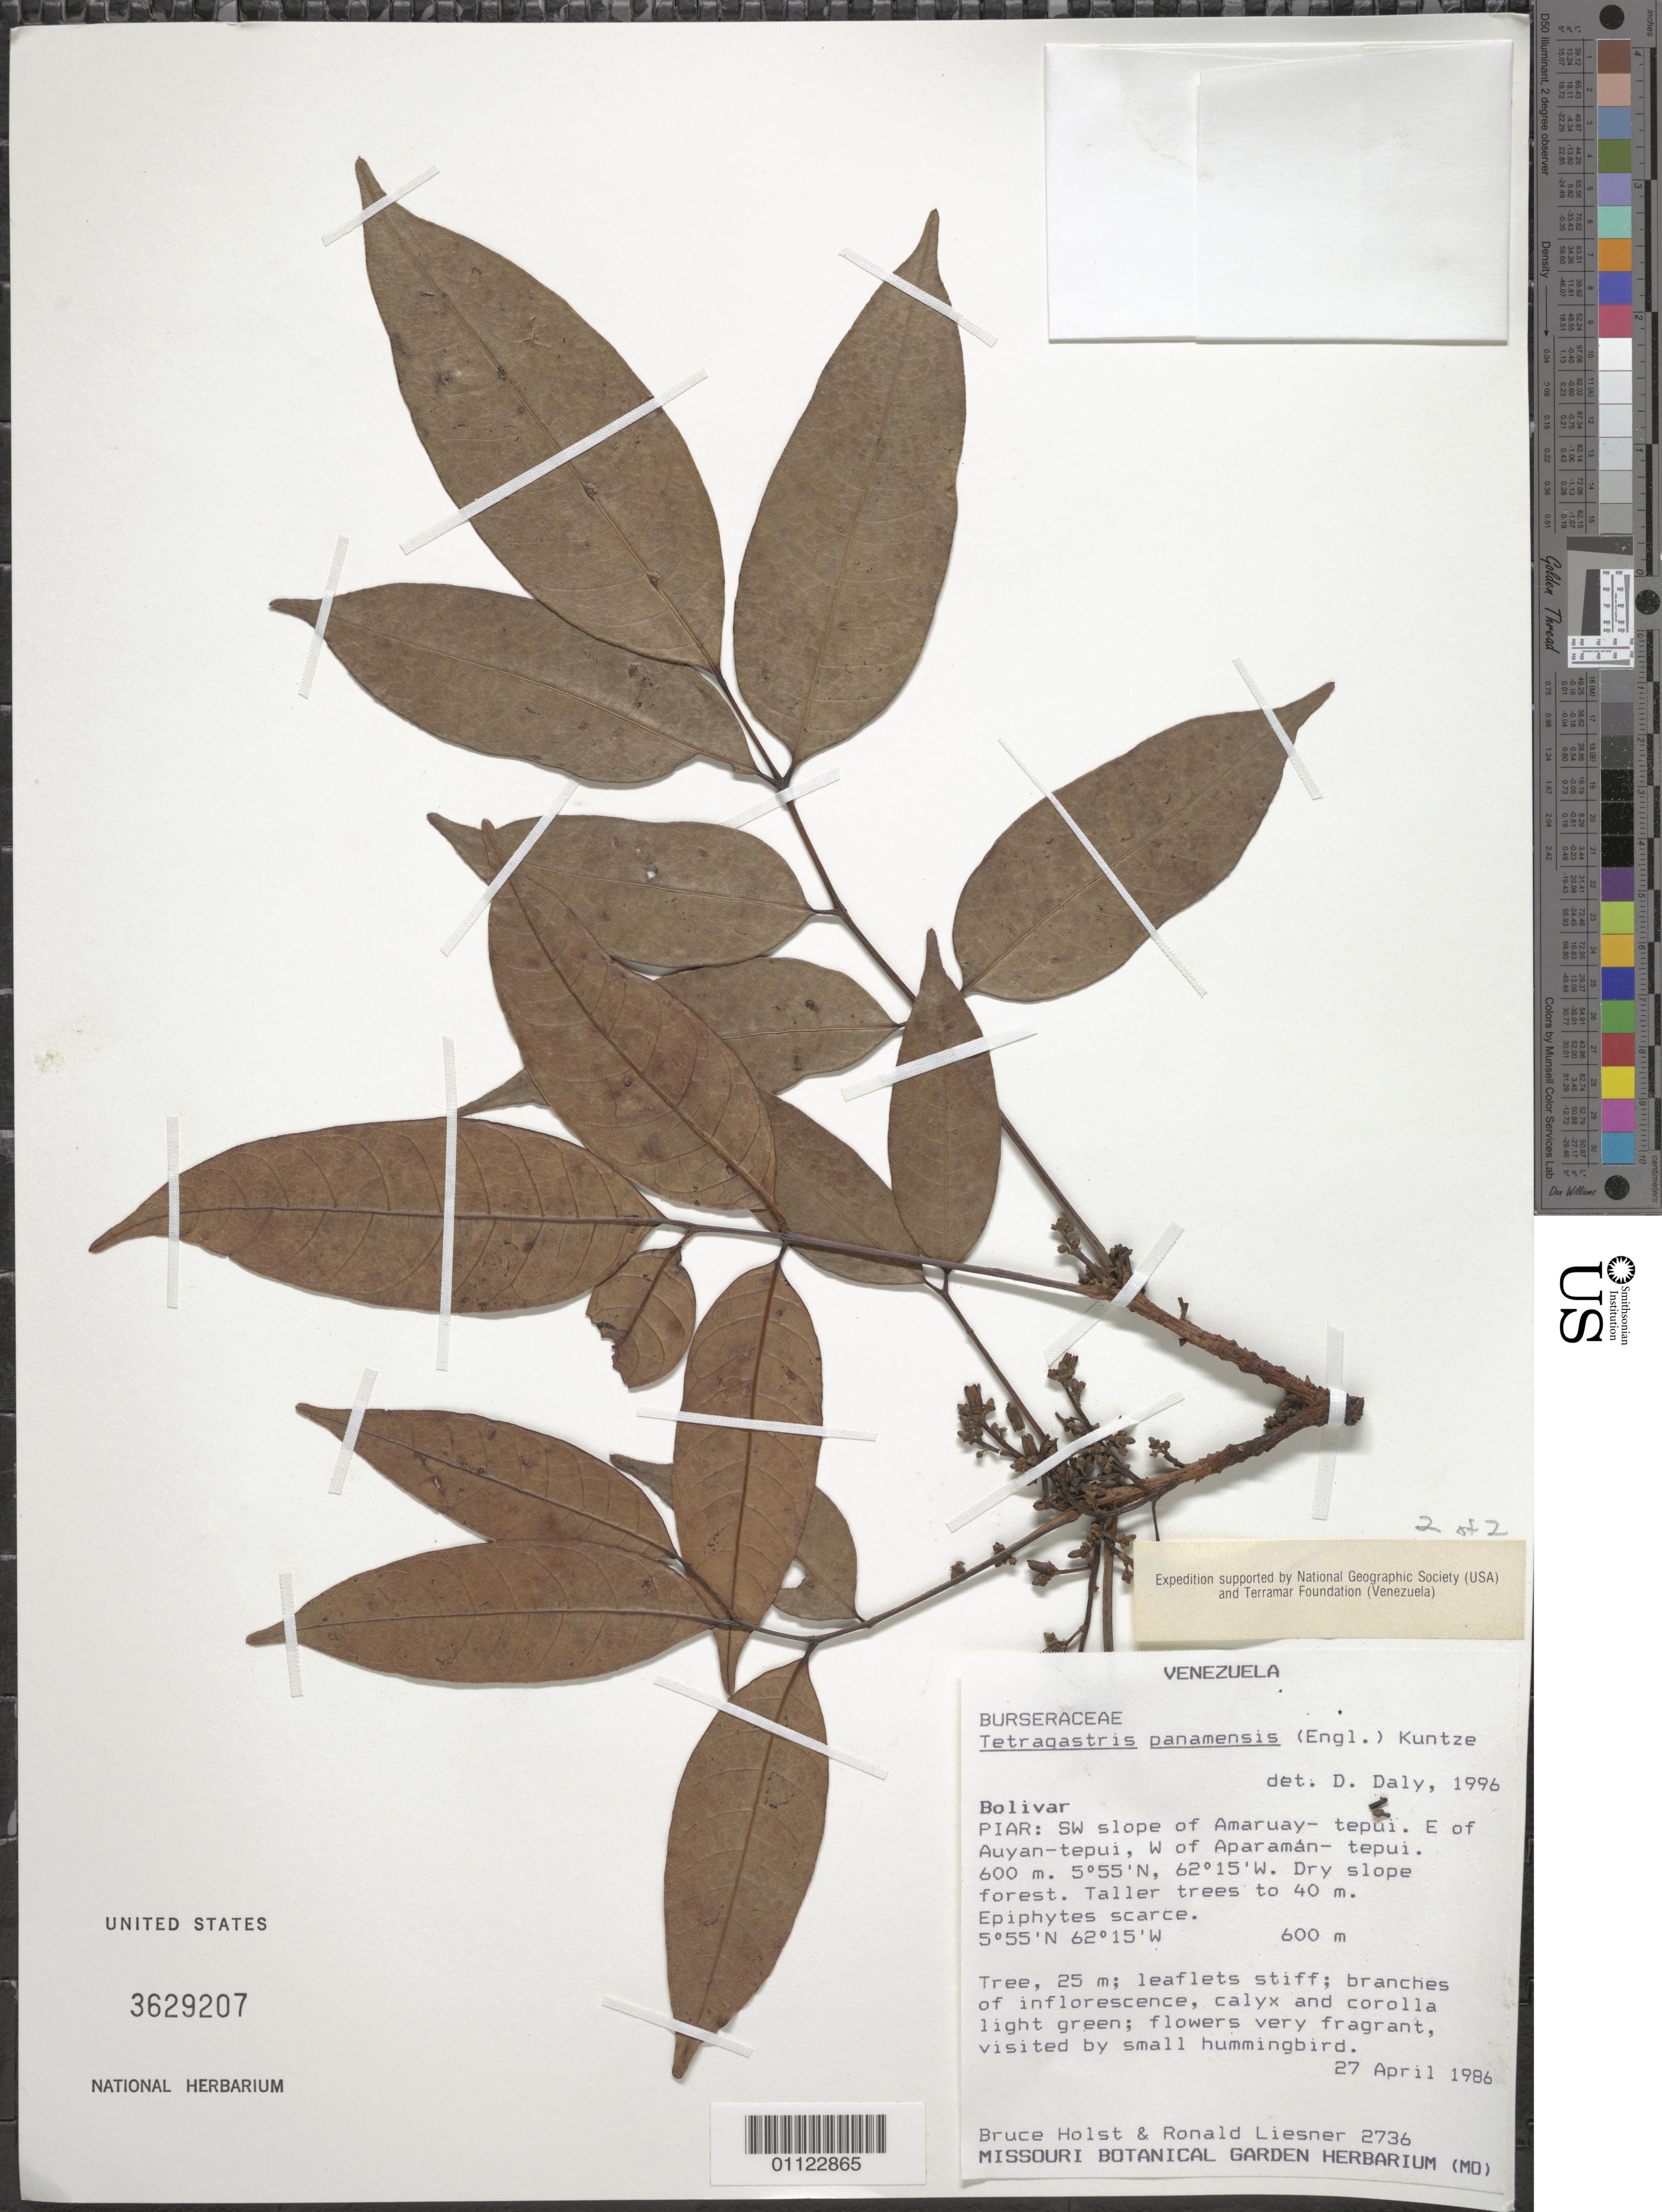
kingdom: Plantae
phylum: Tracheophyta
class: Magnoliopsida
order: Sapindales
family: Burseraceae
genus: Protium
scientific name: Protium stevensonii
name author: (Standl.) Daly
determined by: Daly, Douglas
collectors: B. Holst & R. L. Liesner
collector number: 2736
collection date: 1986-04-27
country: Venezuela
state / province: Bolivar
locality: Piar: SW slope of Amaruay- tepui. E of Auyan-tepui, W of Aparamán- tepui.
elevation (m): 600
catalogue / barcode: US 3629207